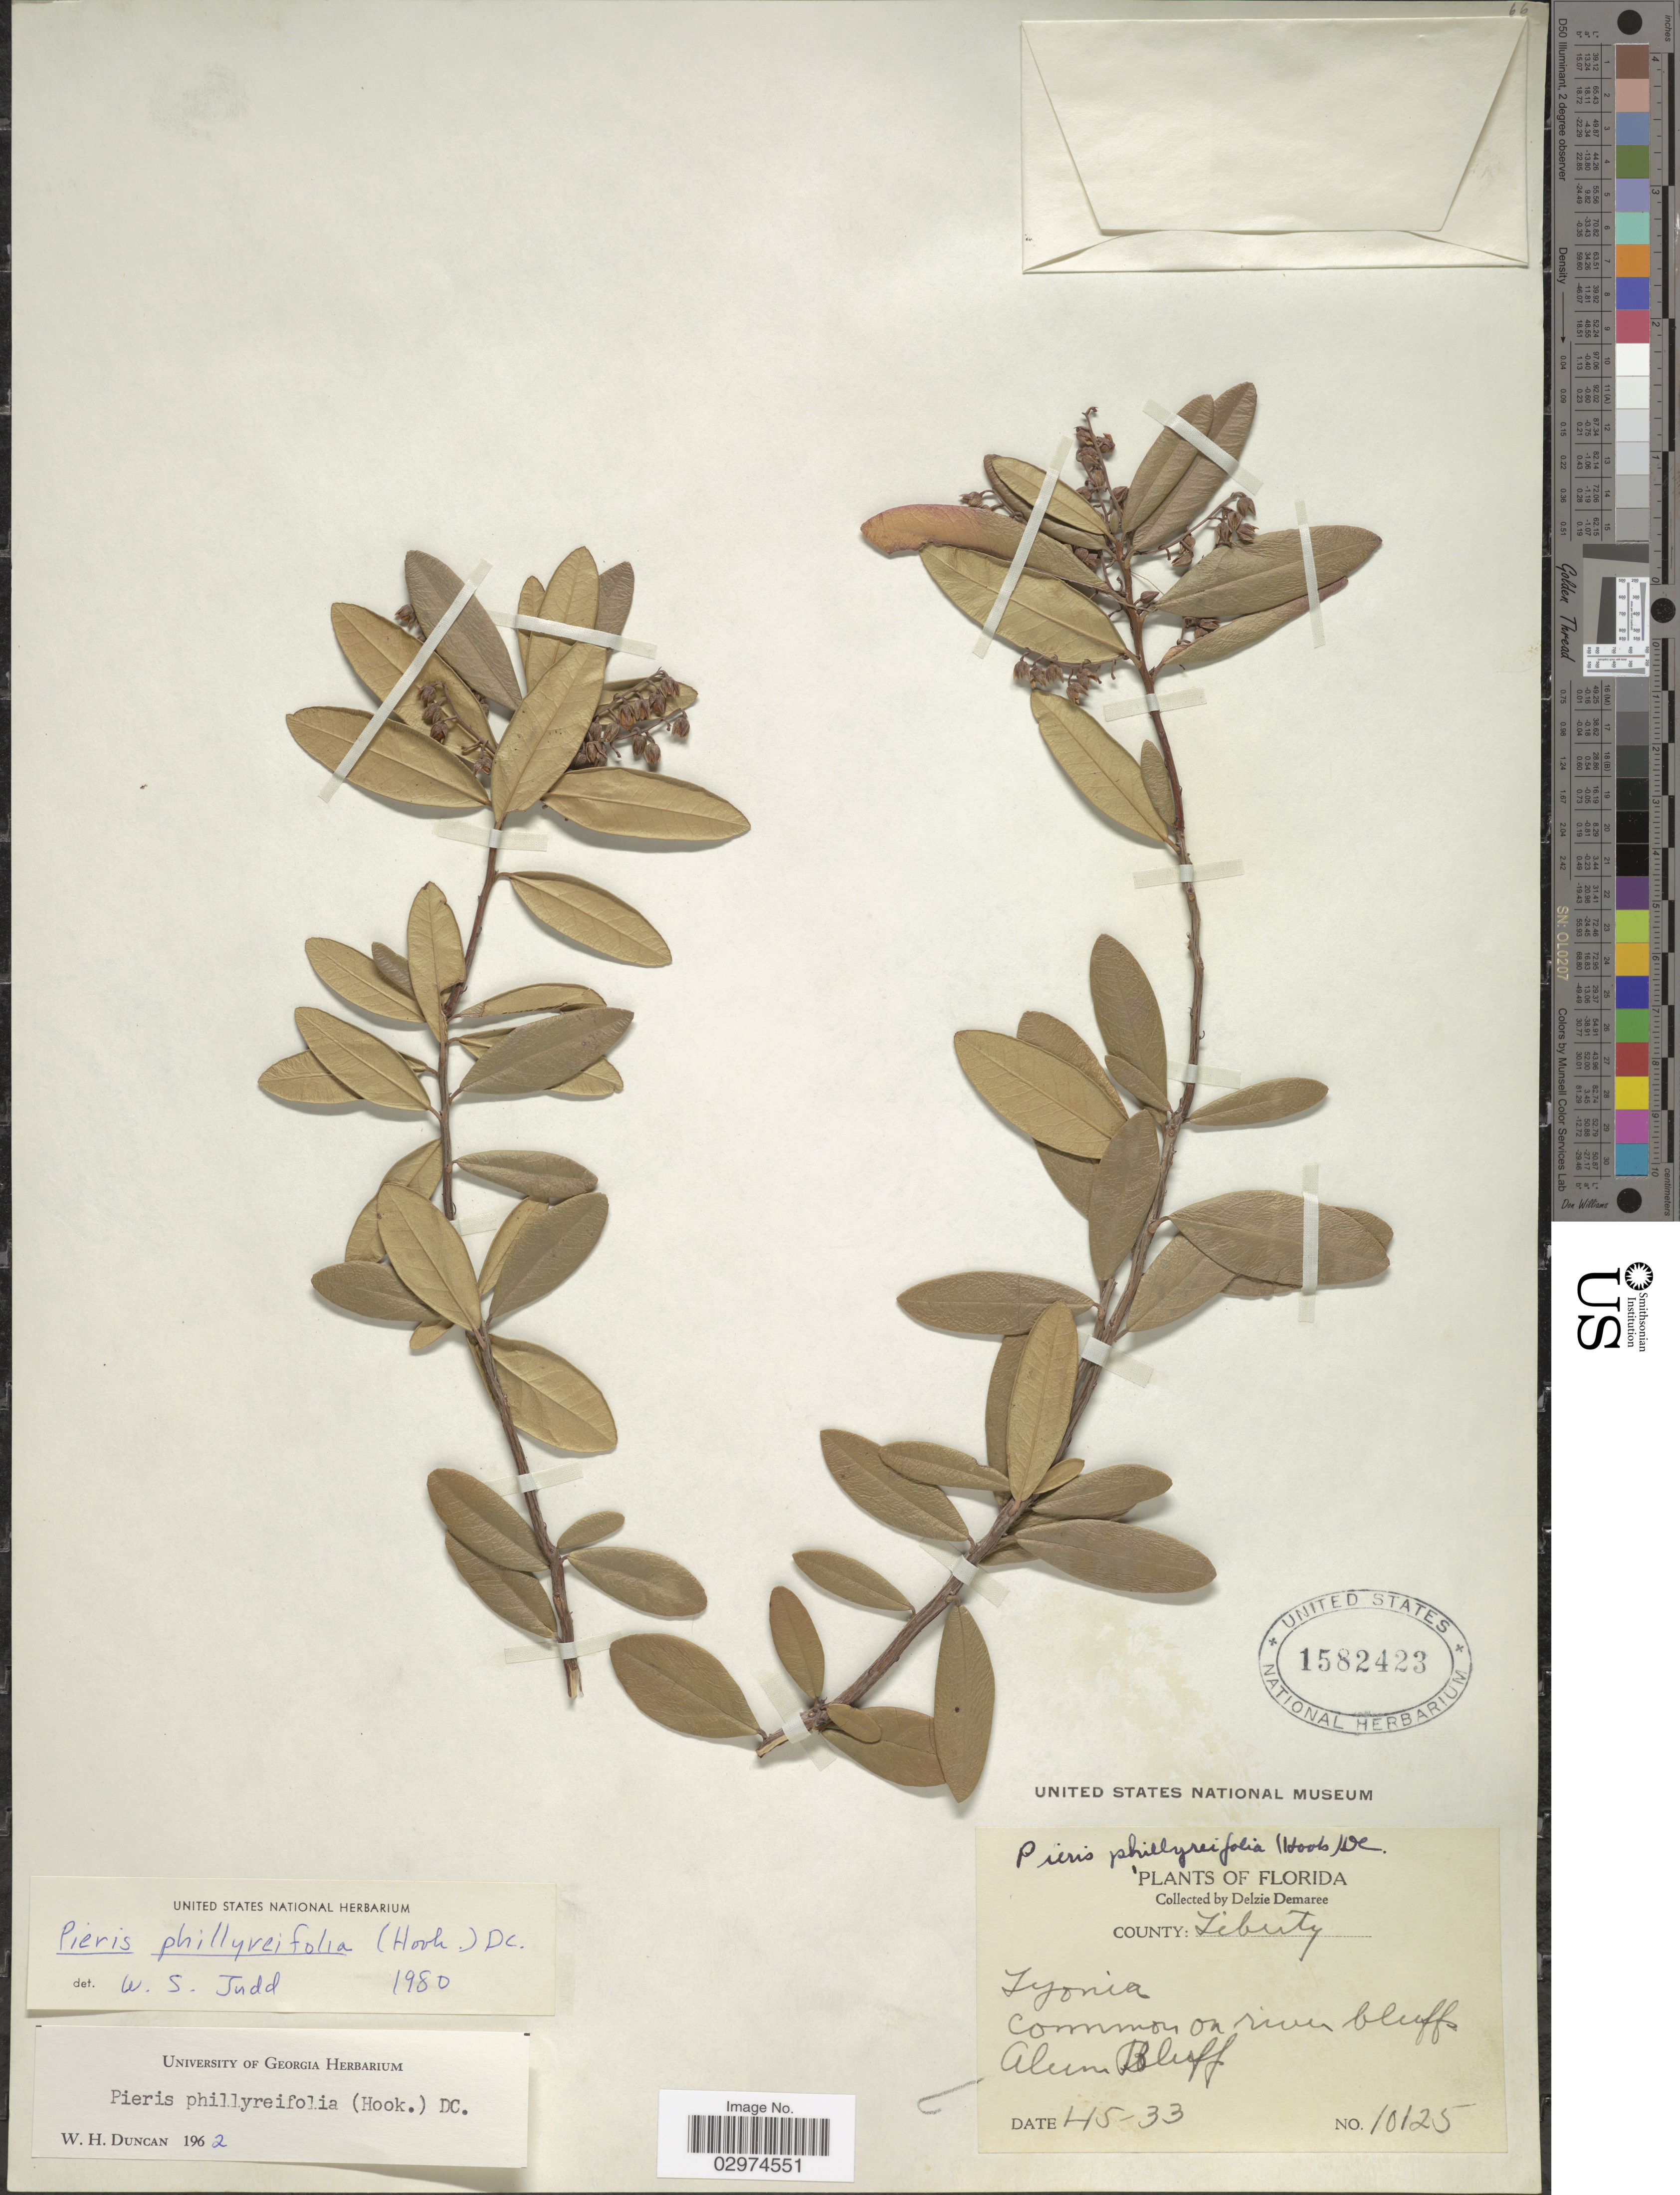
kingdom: Plantae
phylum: Tracheophyta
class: Magnoliopsida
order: Ericales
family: Ericaceae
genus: Pieris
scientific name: Pieris phillyreifolia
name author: (Hook.) DC.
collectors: D. Demaree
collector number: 10125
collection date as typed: Transcribed d/m/y: 15/1/33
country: United States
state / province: Florida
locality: County: Liberty. Commun on river bluff Alum Bluff.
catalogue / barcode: US 1582423